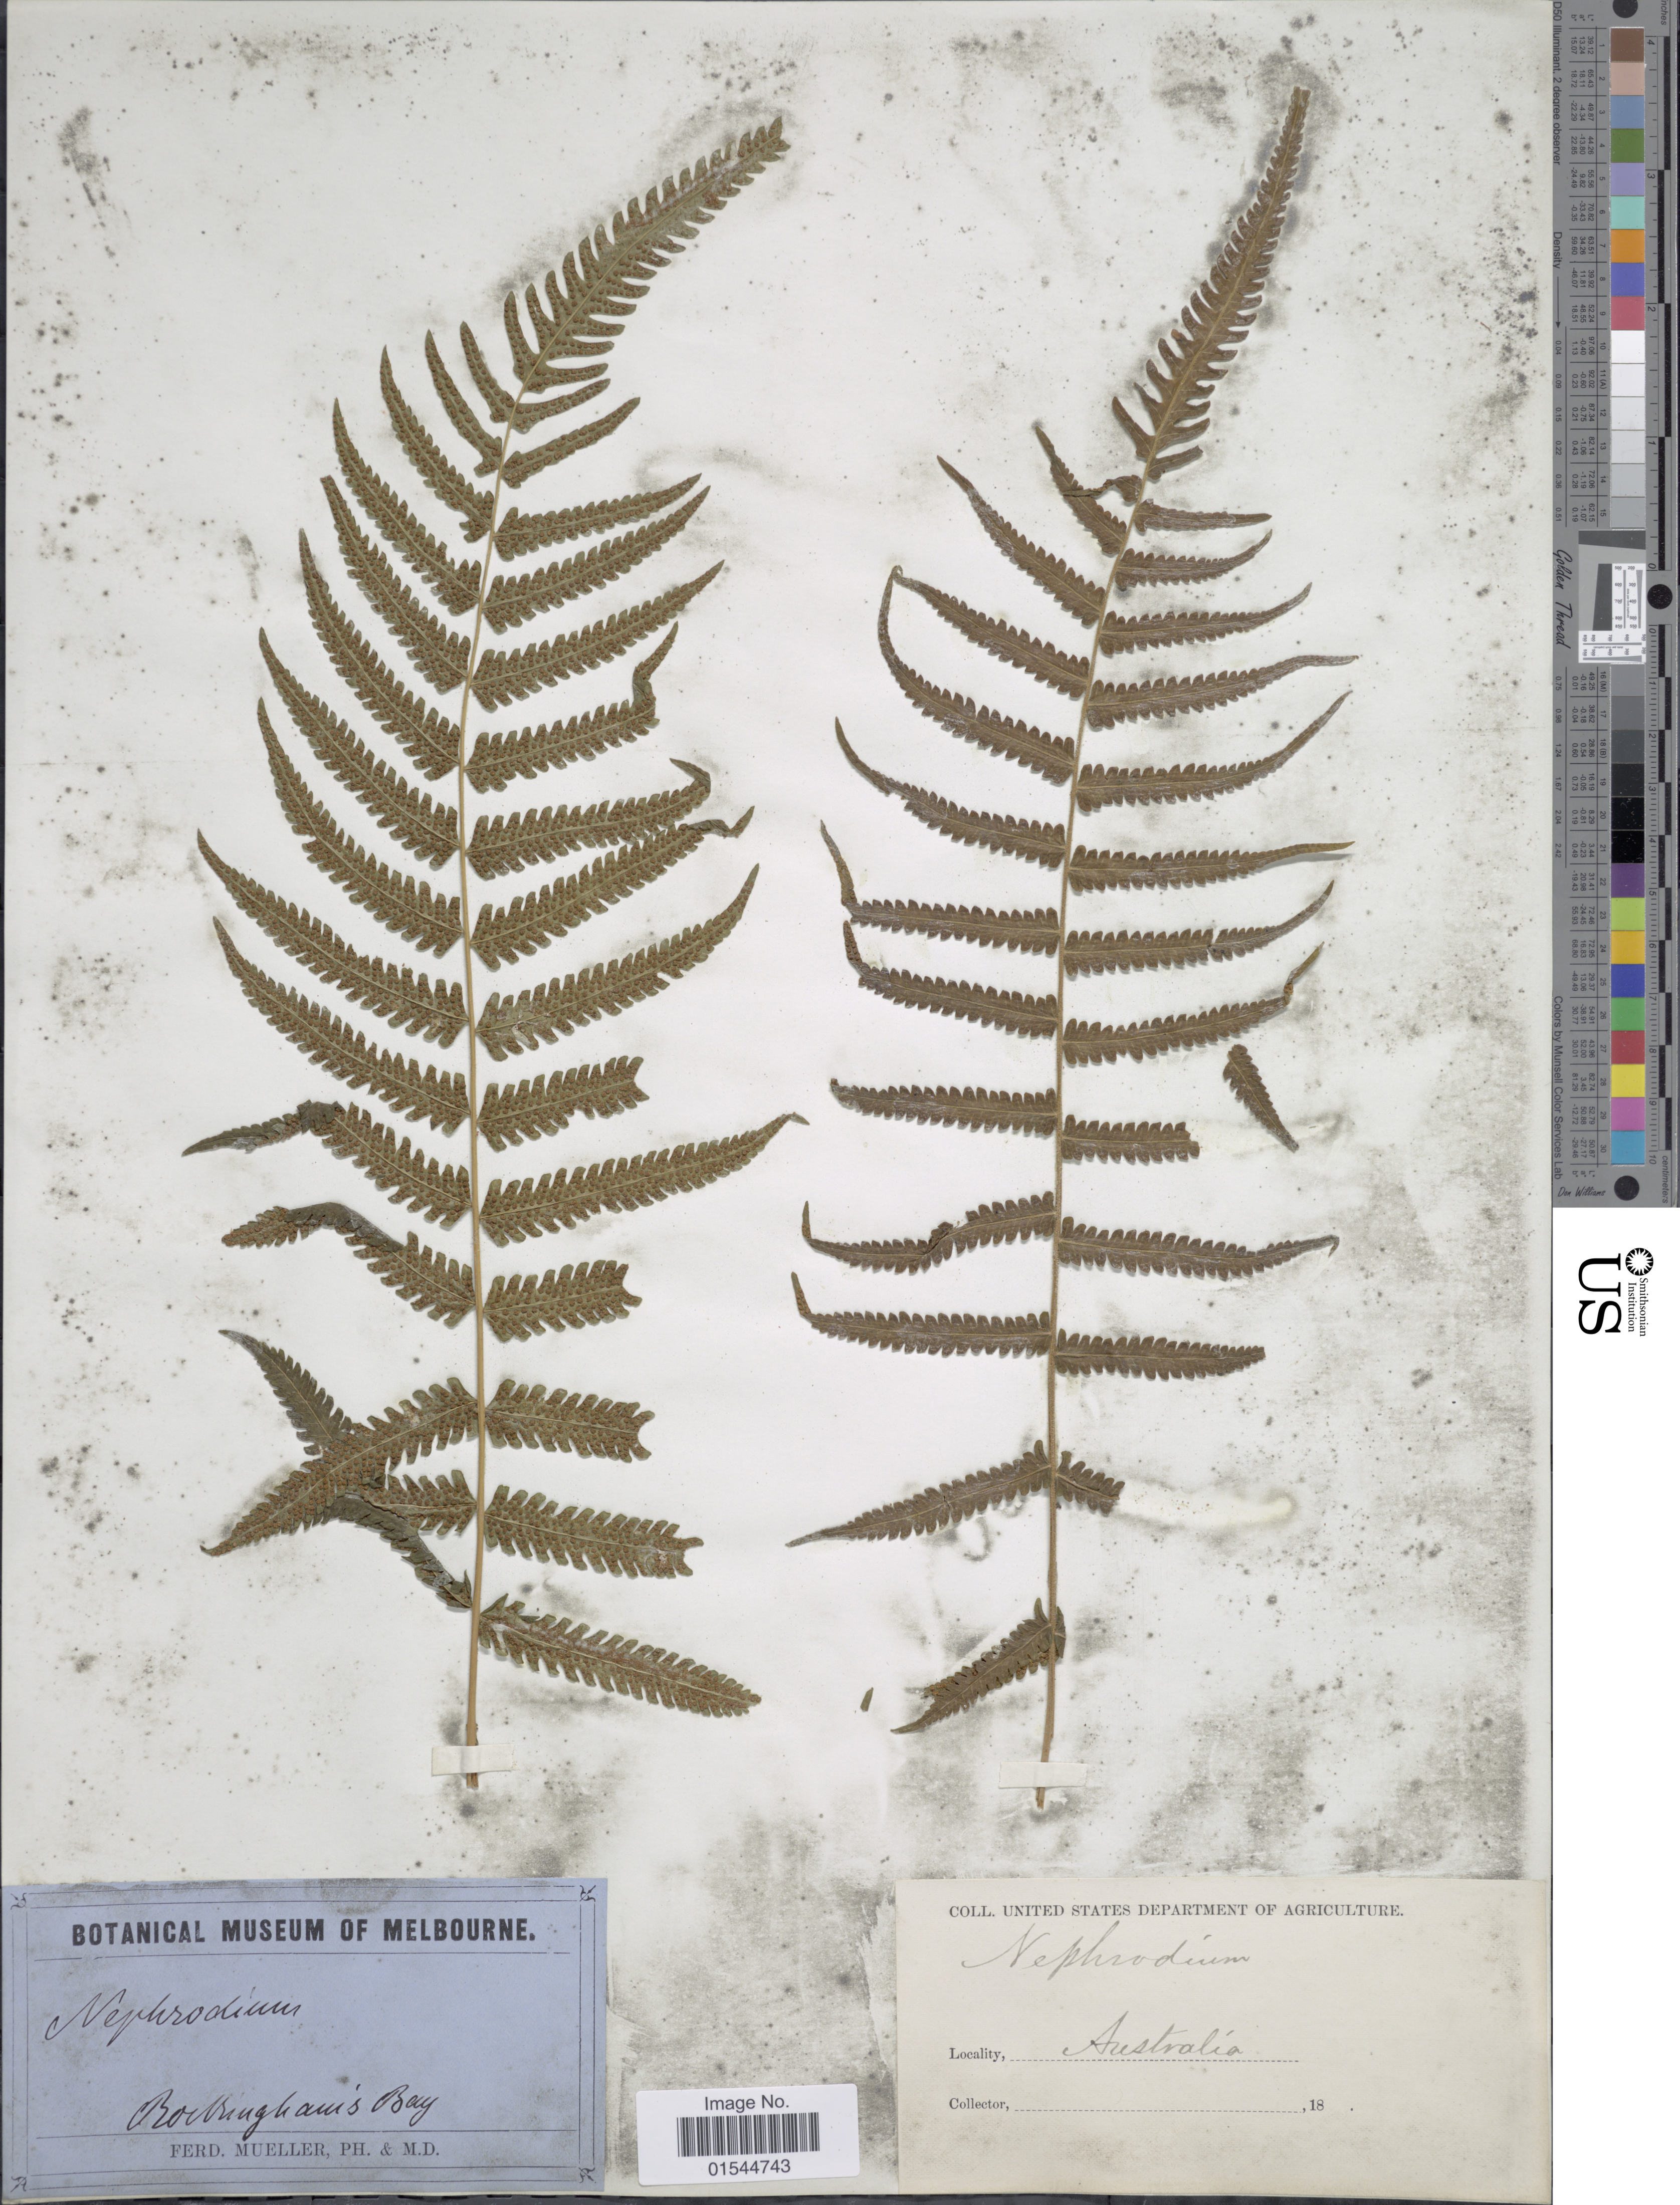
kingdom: Plantae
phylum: Tracheophyta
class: Polypodiopsida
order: Polypodiales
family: Thelypteridaceae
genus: Pneumatopteris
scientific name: Pneumatopteris sp.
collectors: F. Mueller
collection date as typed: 18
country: Australia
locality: Buckingham's Bay